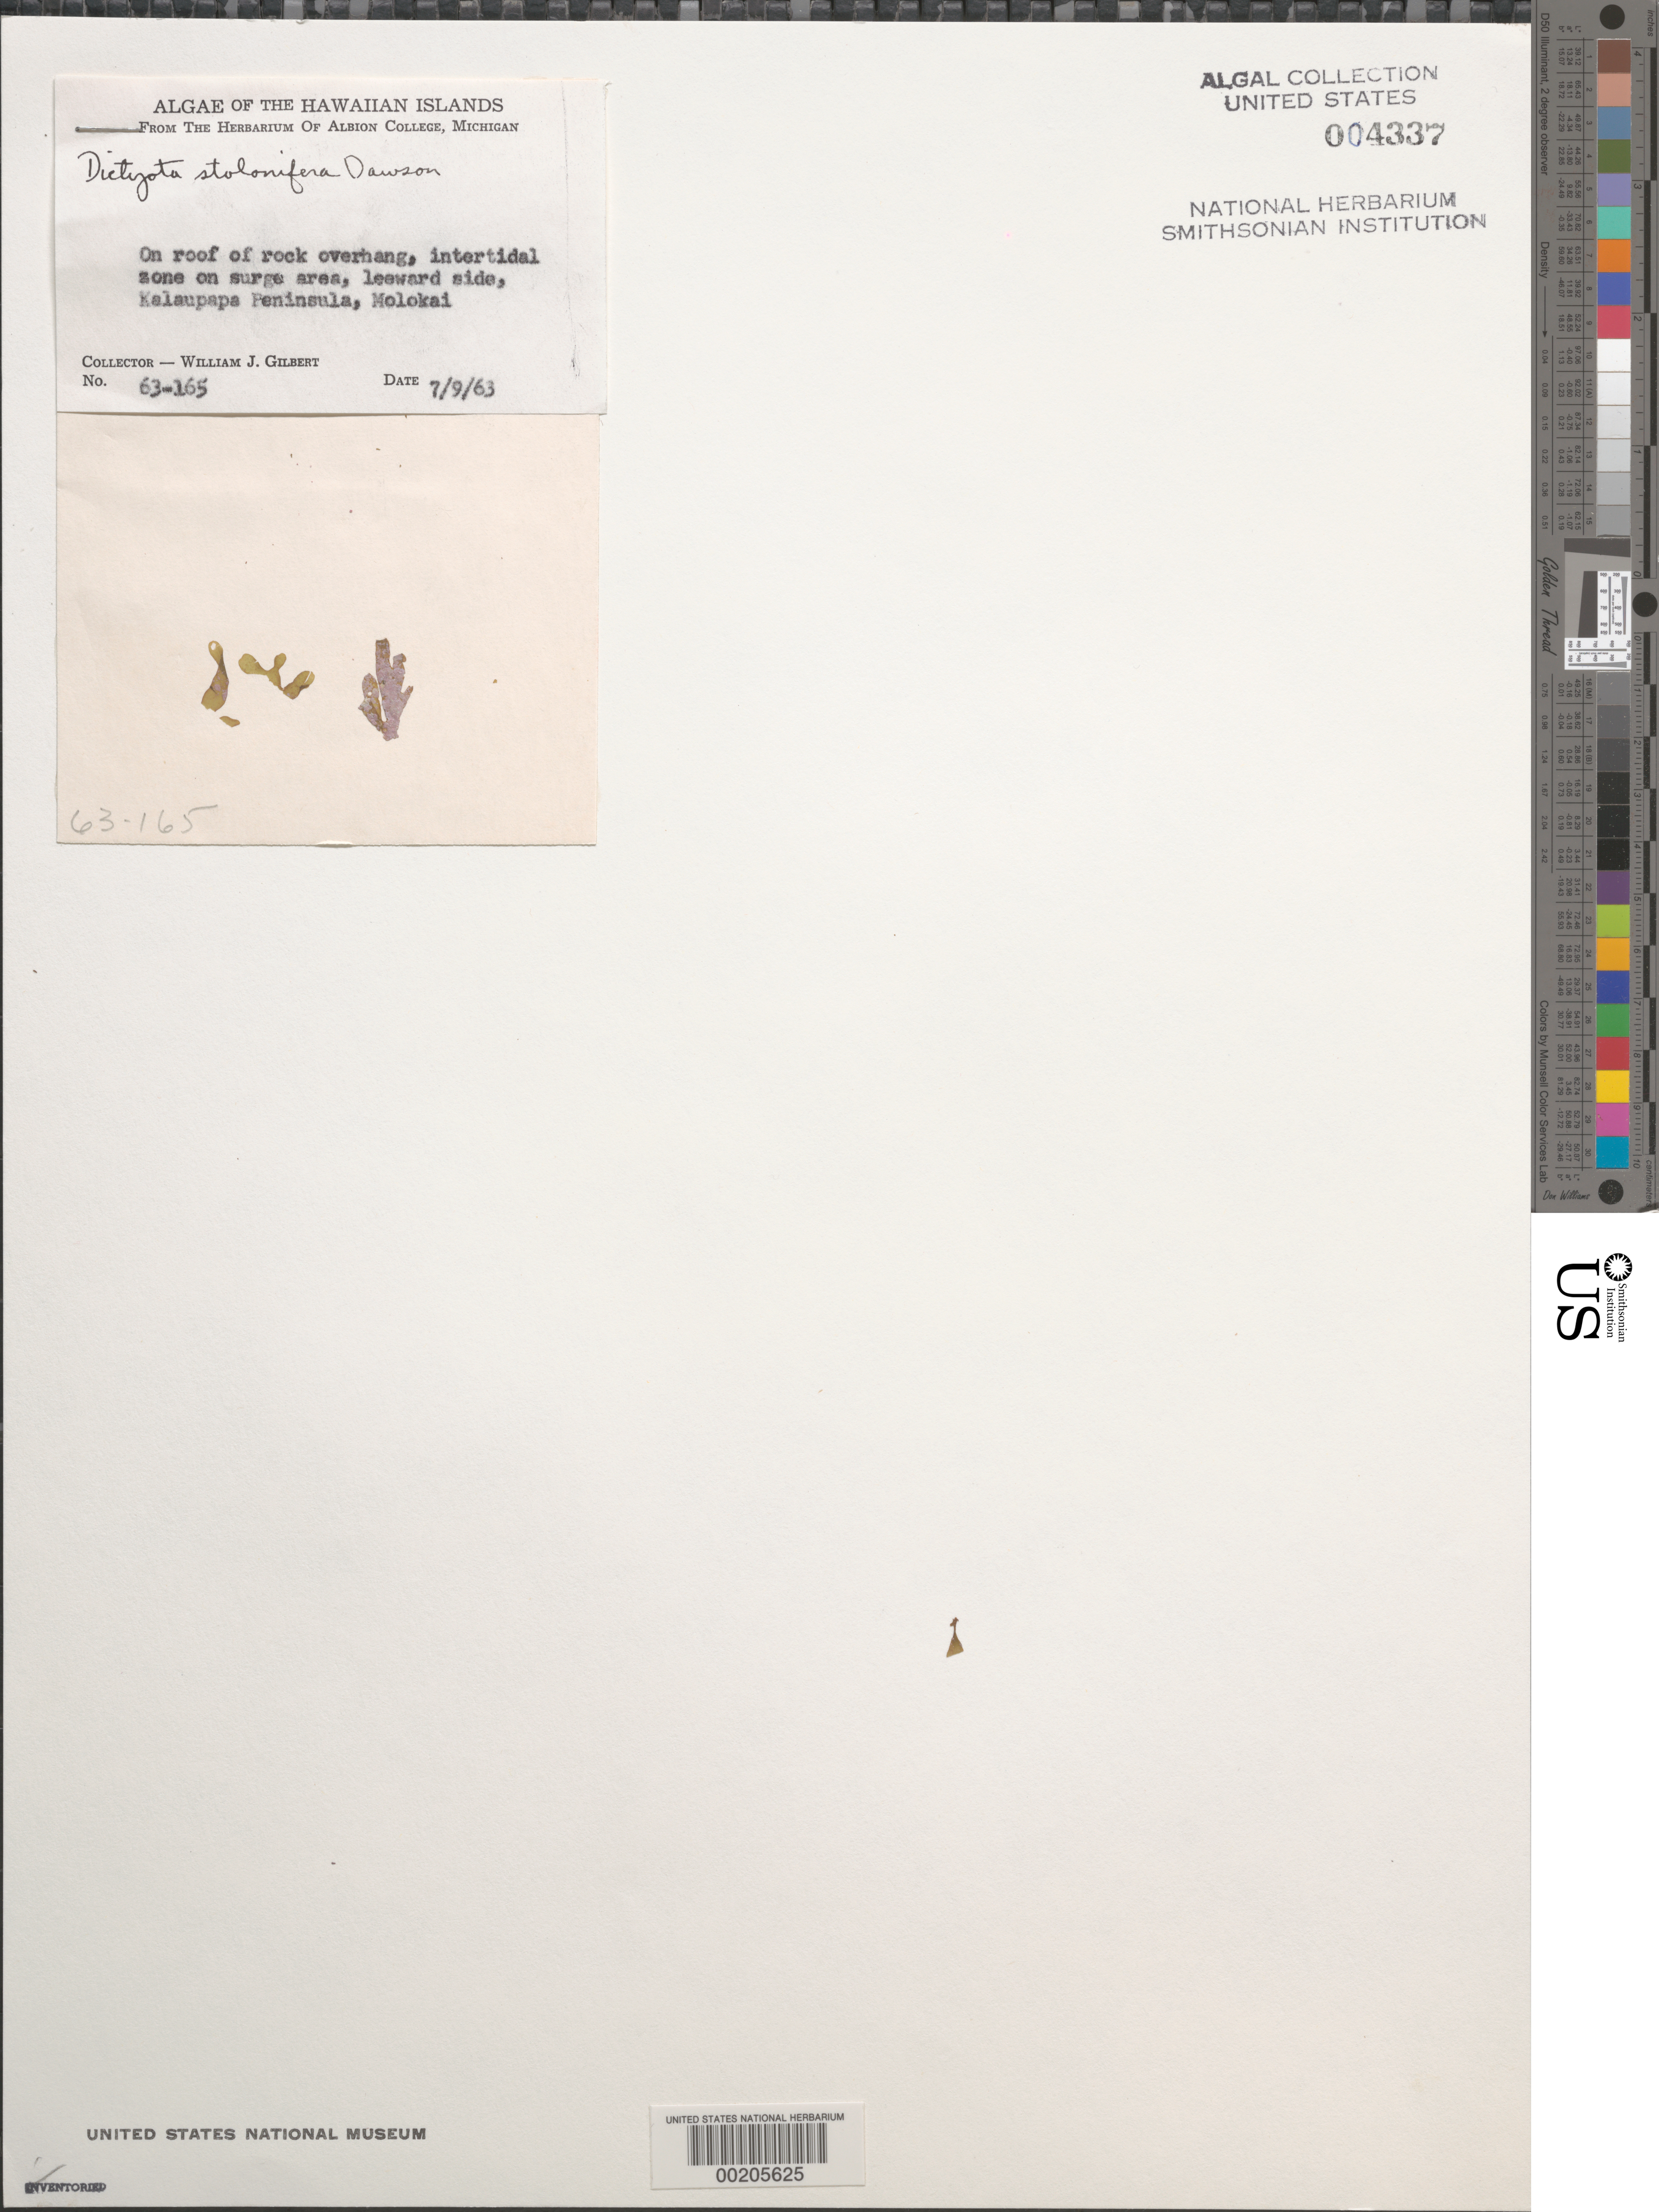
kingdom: Chromista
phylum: Ochrophyta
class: Phaeophyceae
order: Dictyotales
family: Dictyotaceae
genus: Dictyota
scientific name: Dictyota stolonifera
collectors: W. J. Gilbert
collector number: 63-165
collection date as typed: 09 Jul 1963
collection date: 1963-07-09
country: United States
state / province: Hawaii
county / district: Maui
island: Moloka'i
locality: Kalaupapa Peninsula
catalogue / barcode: US 4337